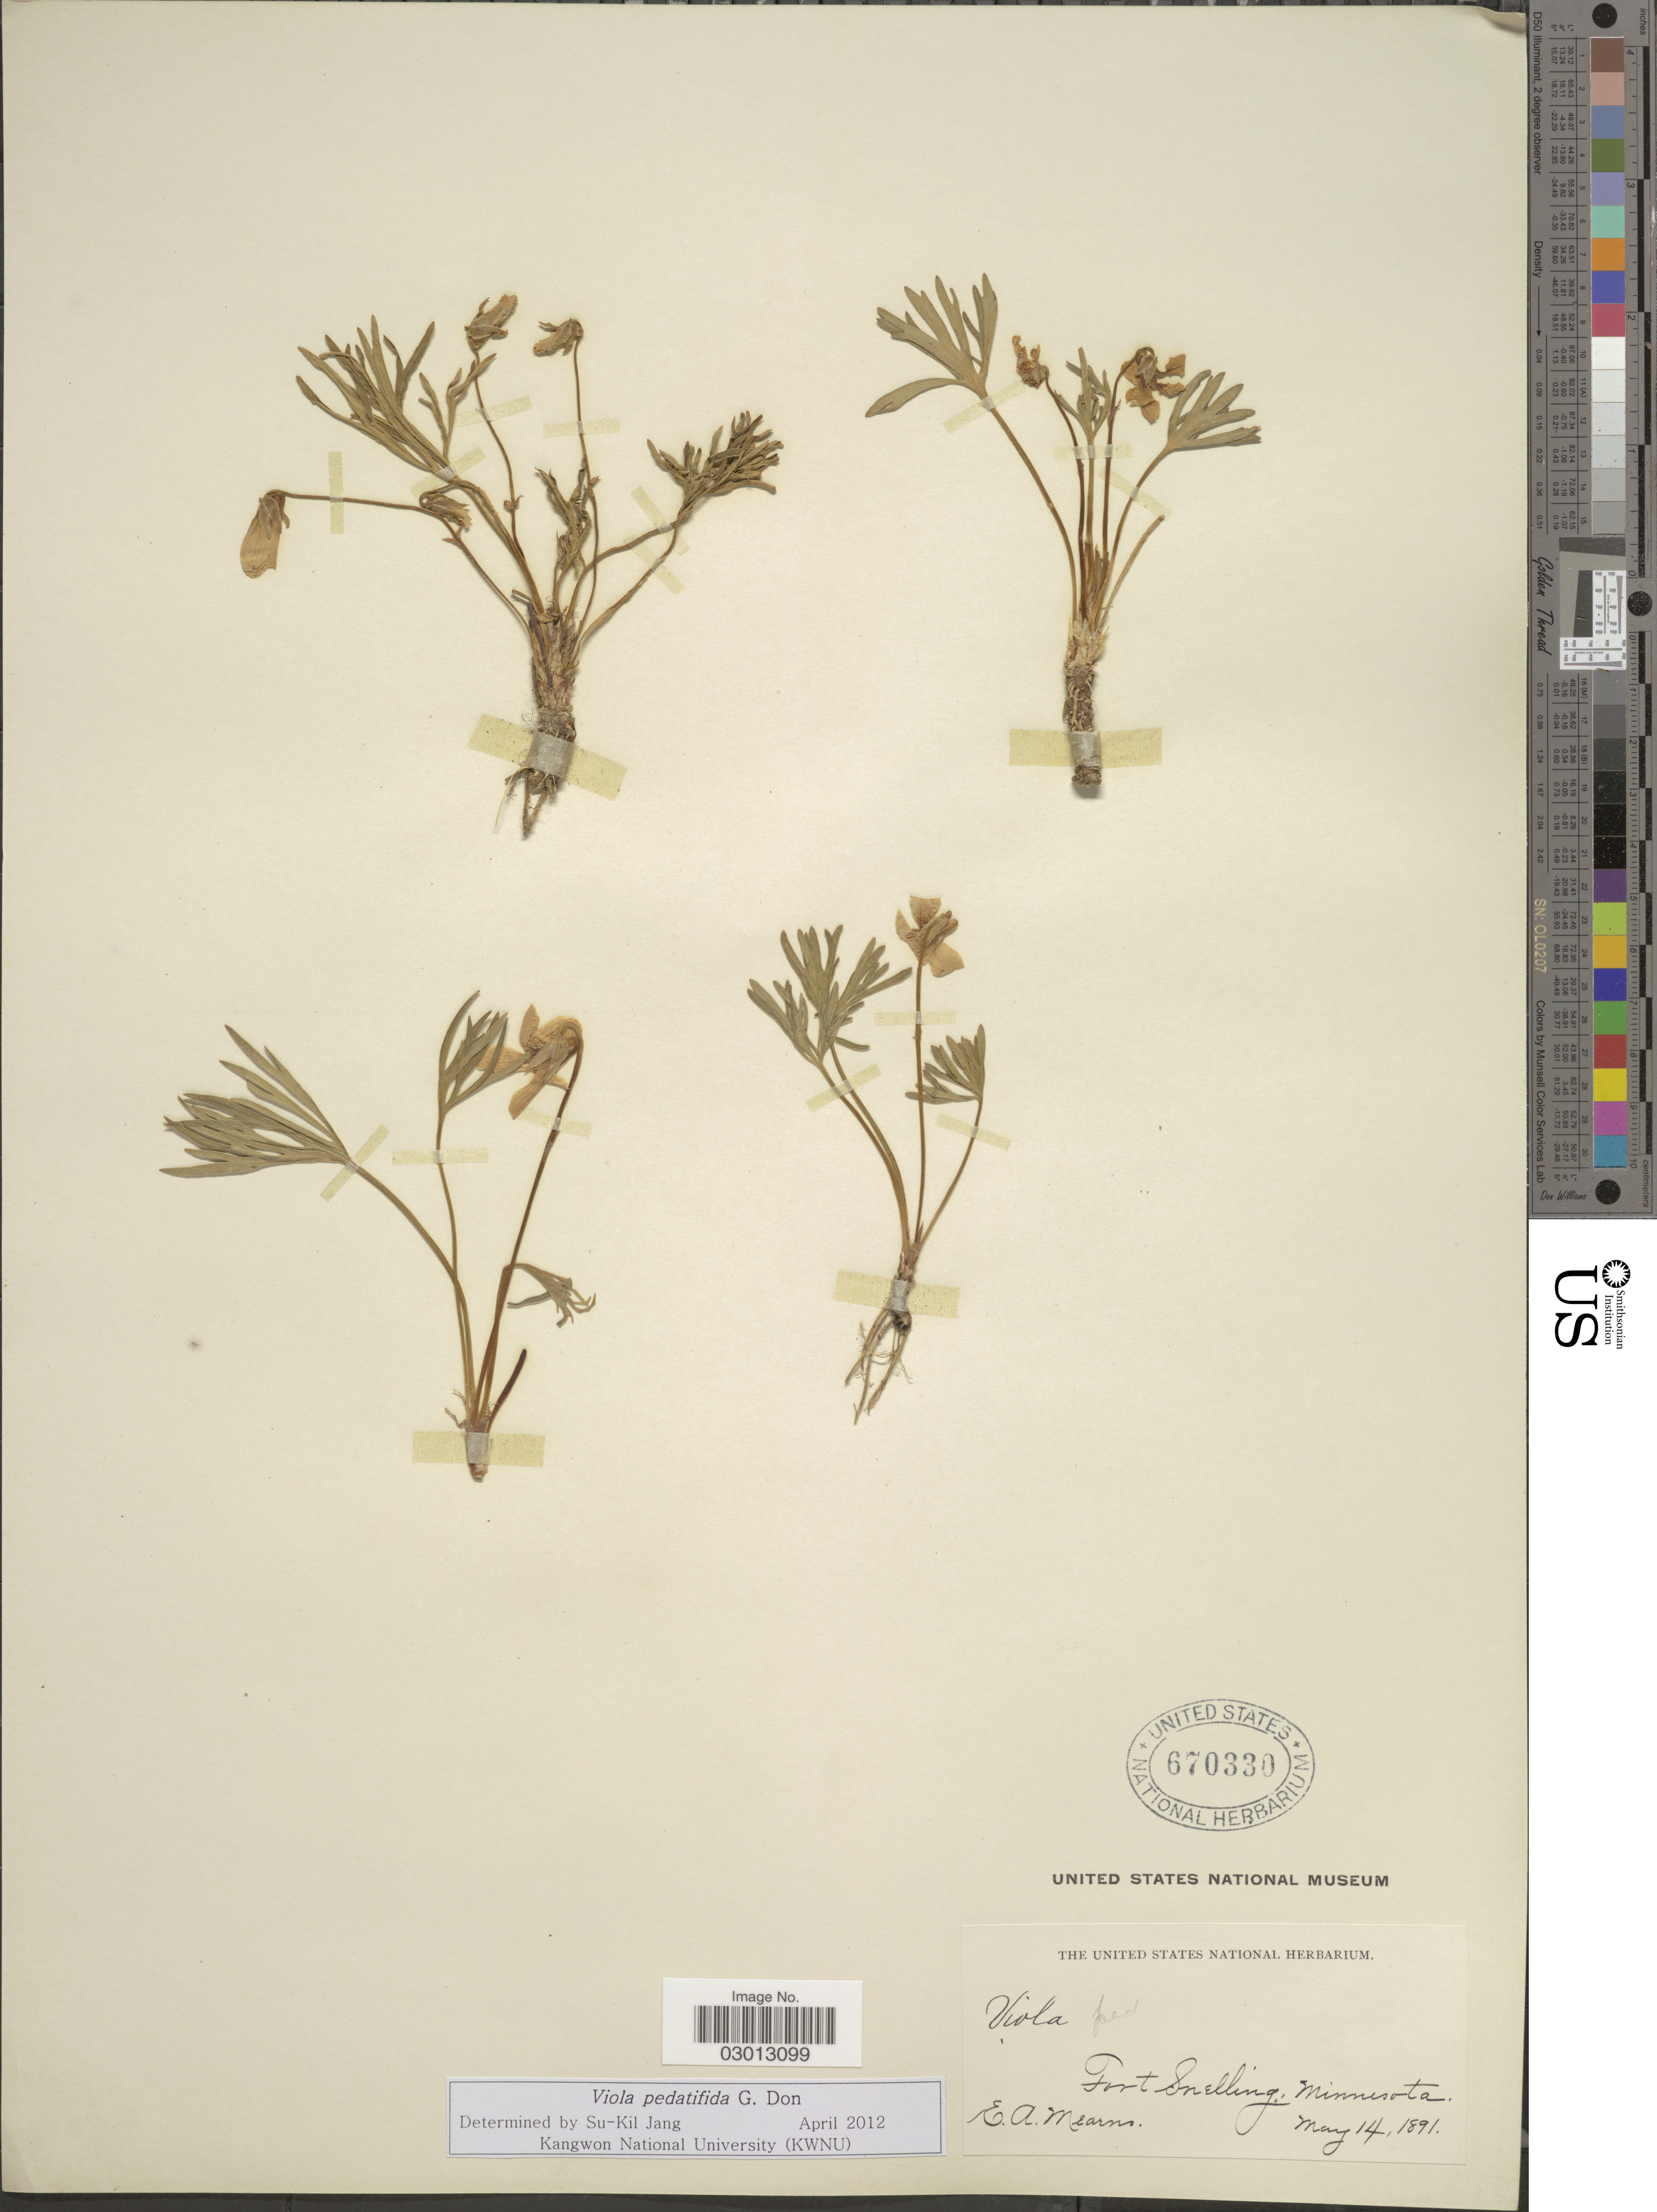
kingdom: Plantae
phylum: Tracheophyta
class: Magnoliopsida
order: Malpighiales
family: Violaceae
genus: Viola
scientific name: Viola pedatifida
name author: G. Don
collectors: E. A. Mearns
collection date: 1891-05-14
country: United States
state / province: Minnesota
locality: Fort Snelling.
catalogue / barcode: US 670330